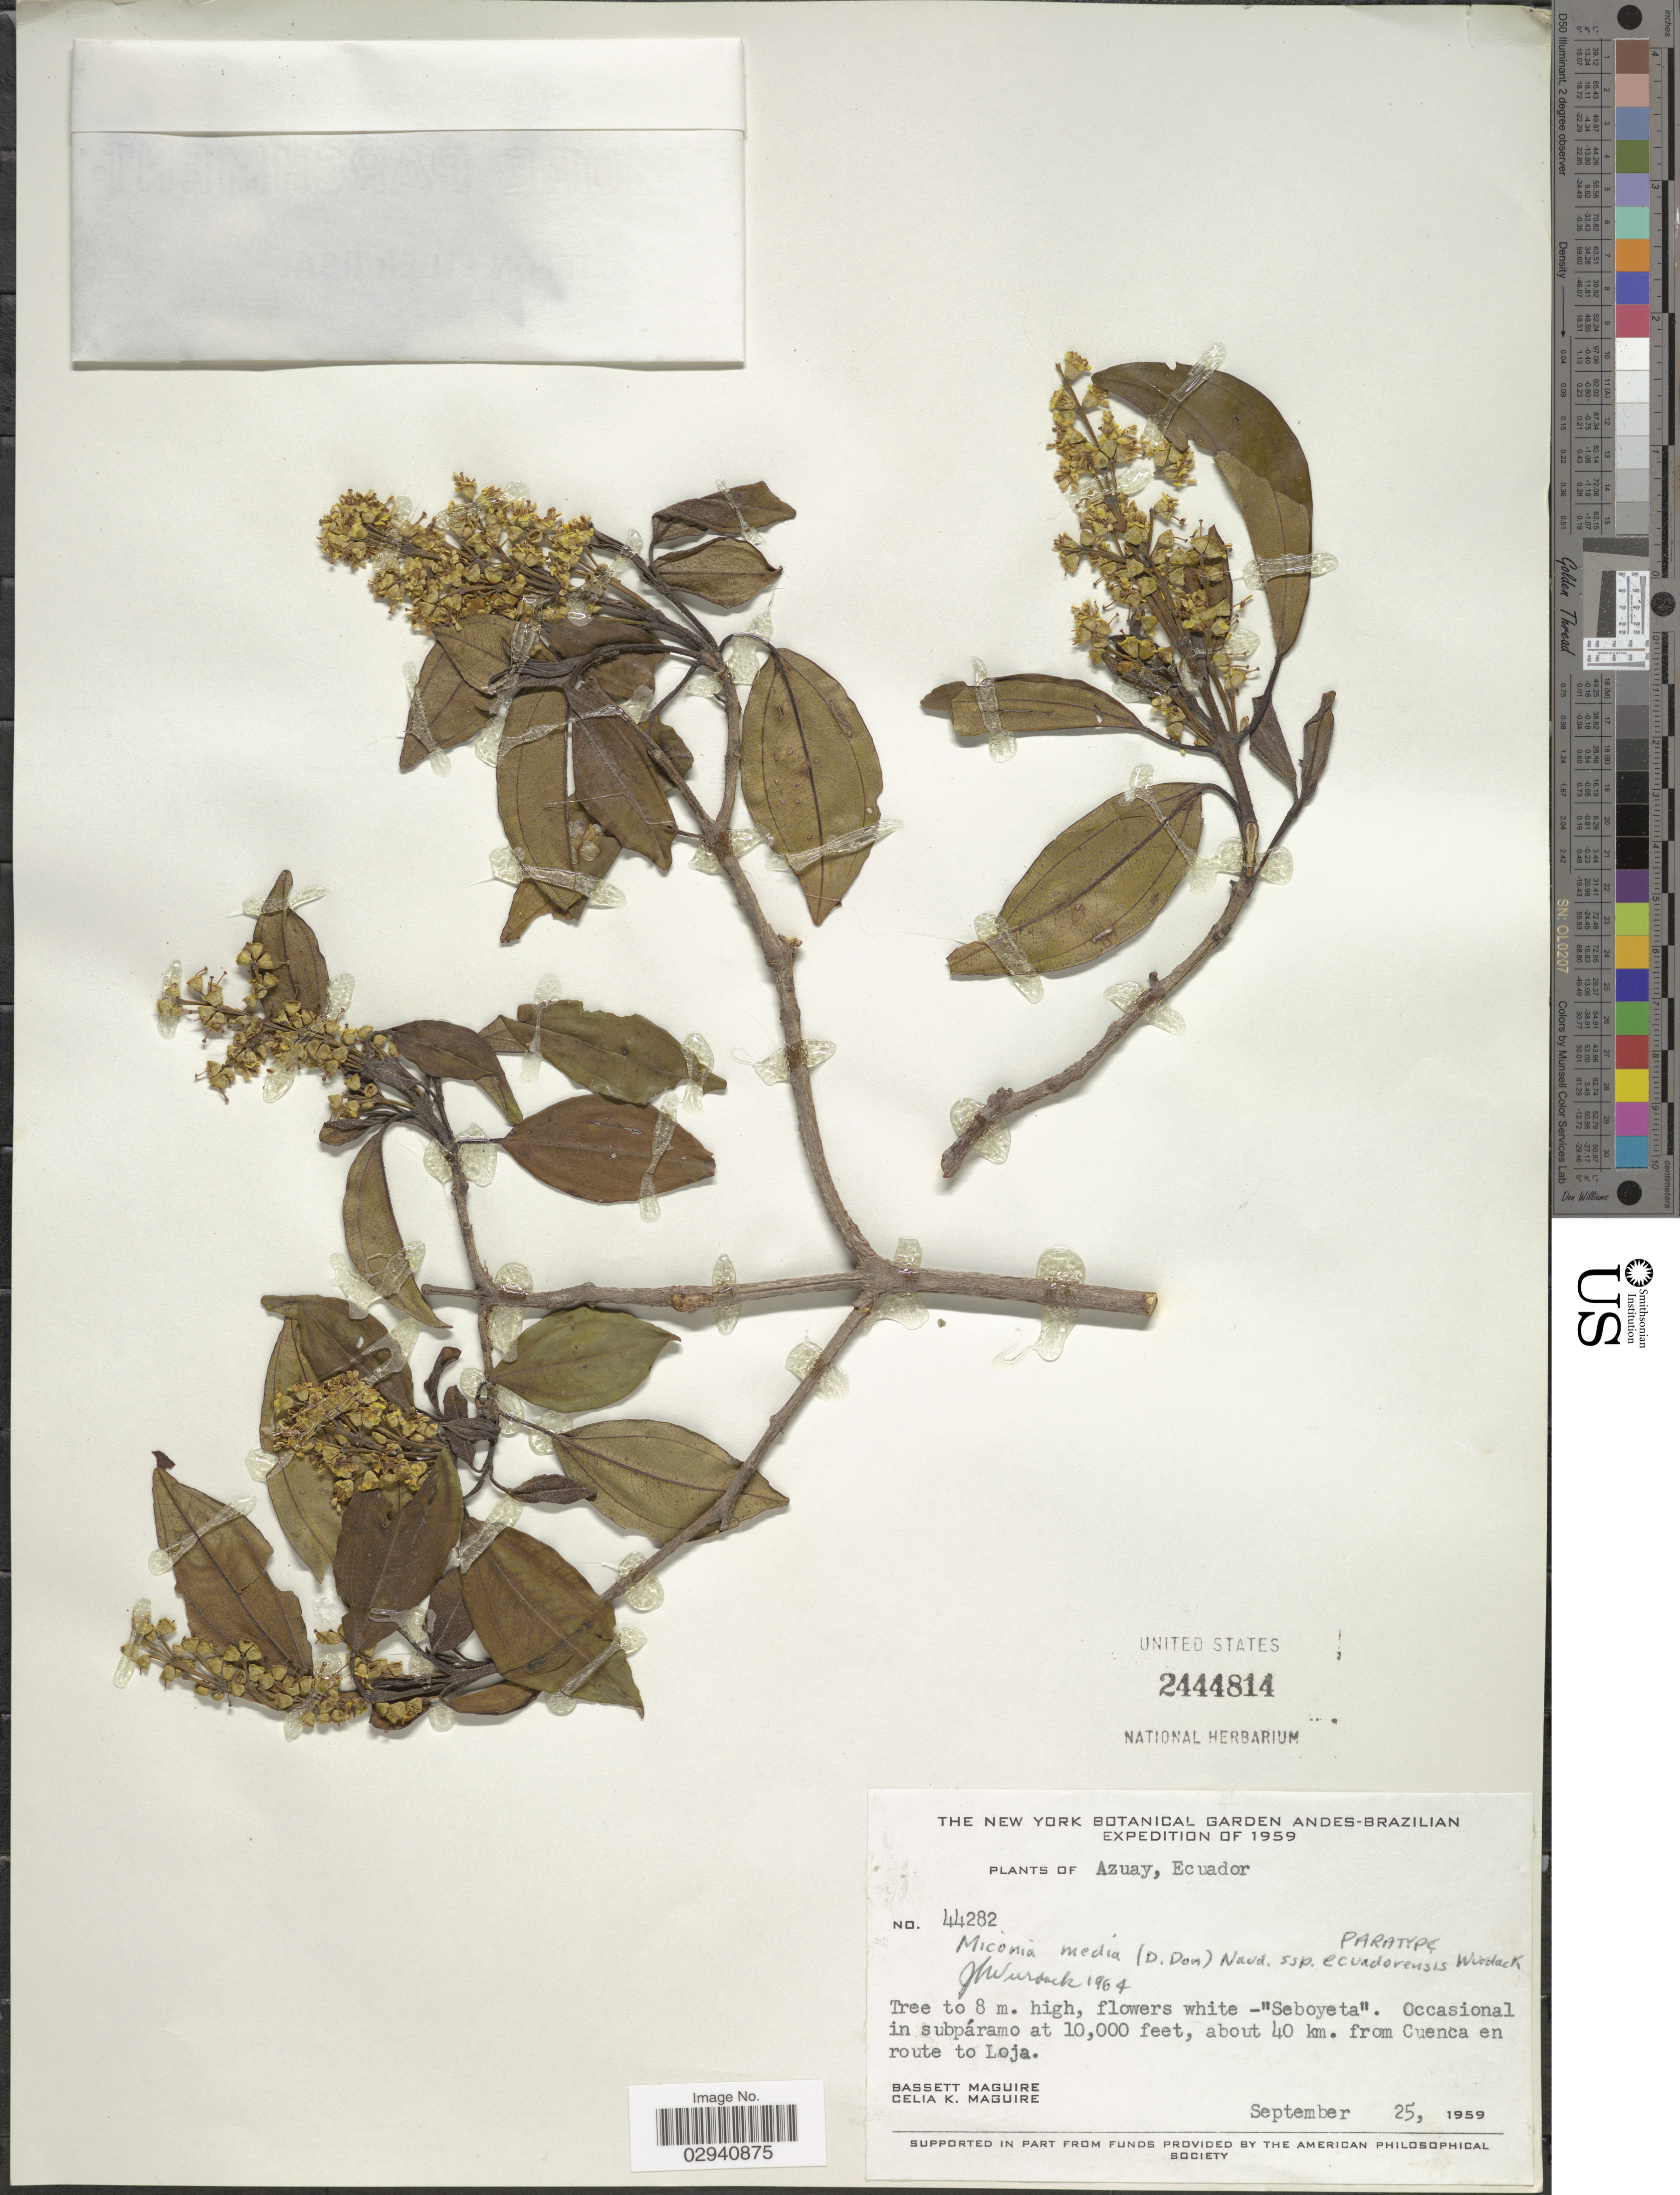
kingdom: Plantae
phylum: Tracheophyta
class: Magnoliopsida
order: Myrtales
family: Melastomataceae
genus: Miconia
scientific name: Miconia media subsp. ecuadorensis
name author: Wurdack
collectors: B. Maguire & C. K. Maguire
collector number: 44282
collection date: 1959-09-25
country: Ecuador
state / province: Azuay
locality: Andes. About 40 km. from Cuenca el route to Loja.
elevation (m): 3048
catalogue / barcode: US 2444814